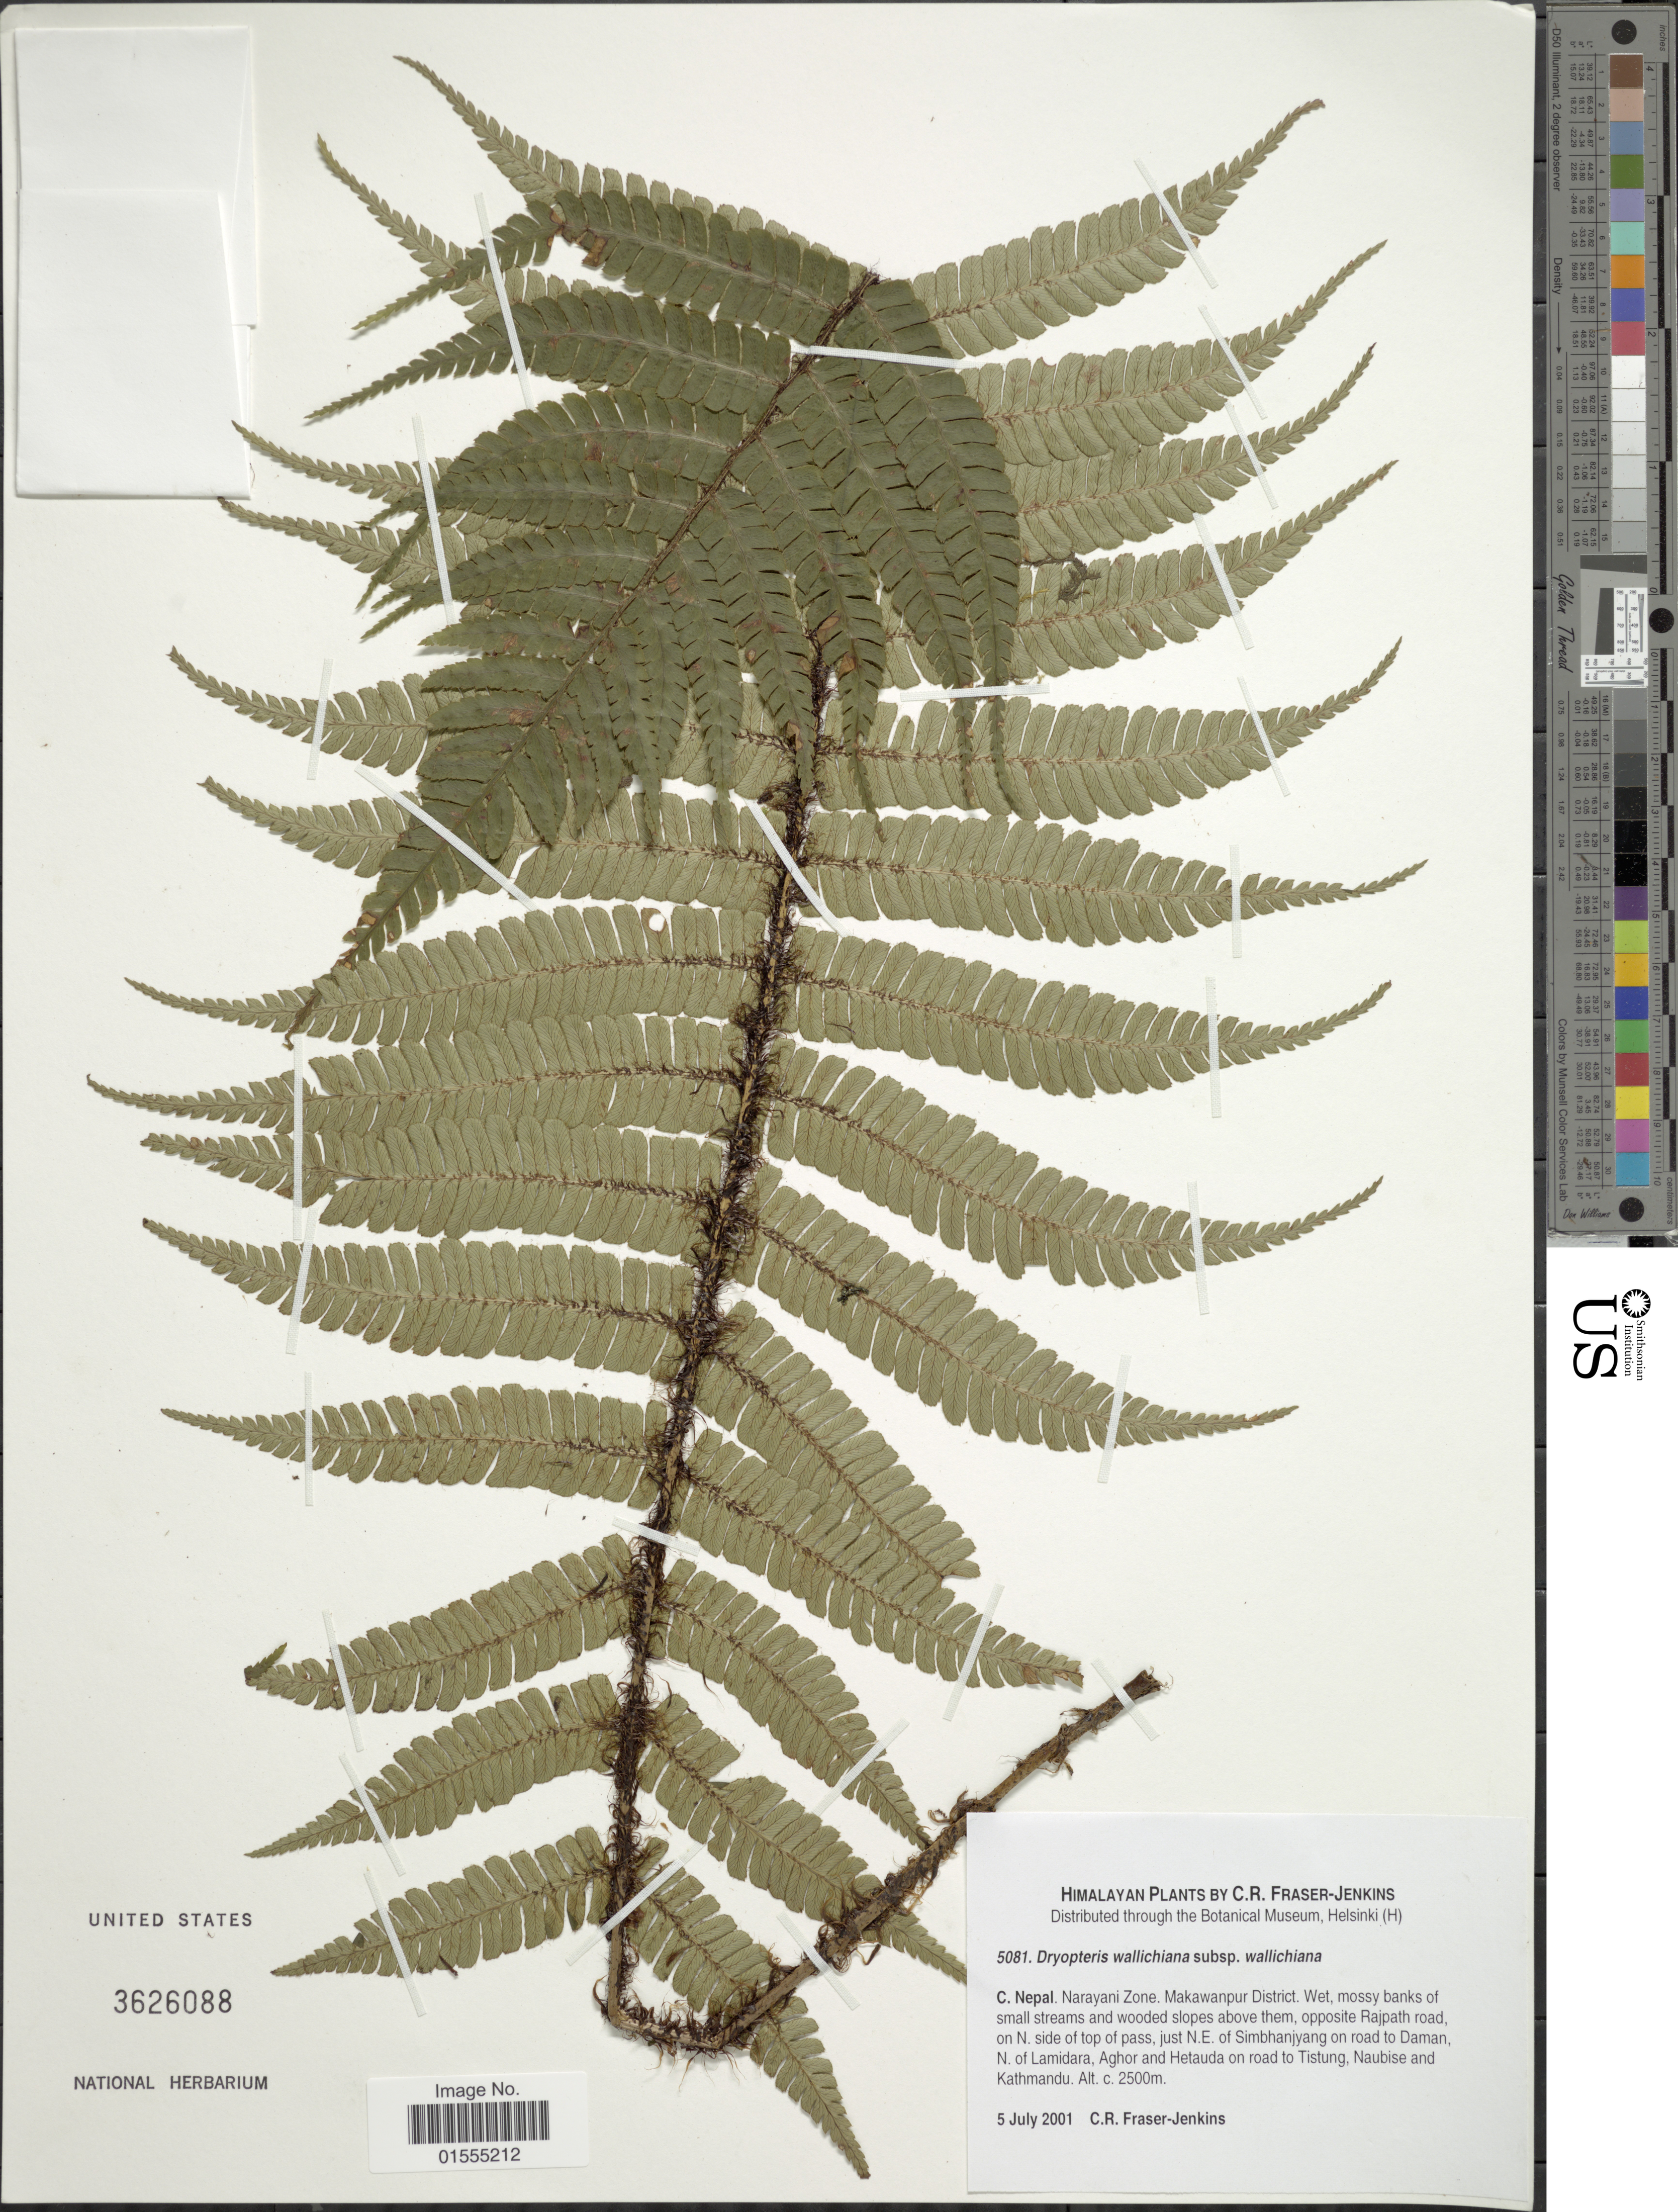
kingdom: Plantae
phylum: Tracheophyta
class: Polypodiopsida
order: Polypodiales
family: Dryopteridaceae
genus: Dryopteris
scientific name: Dryopteris wallichiana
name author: (Spreng.) Hyl.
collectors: C. R. Fraser-Jenkins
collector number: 5081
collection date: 2001-07-05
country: Nepal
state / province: Narayani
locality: C. Nepal. Narayani Zone. Makawanpur District. opposite Rajpath road, on N side of top of pass, just N.E. of Simbhanjyang on road to Daman, N of Lamidara, Aghor and Hetauda on road to Tistung, Naubise and Kathmandu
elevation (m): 2500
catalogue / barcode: US 3626088